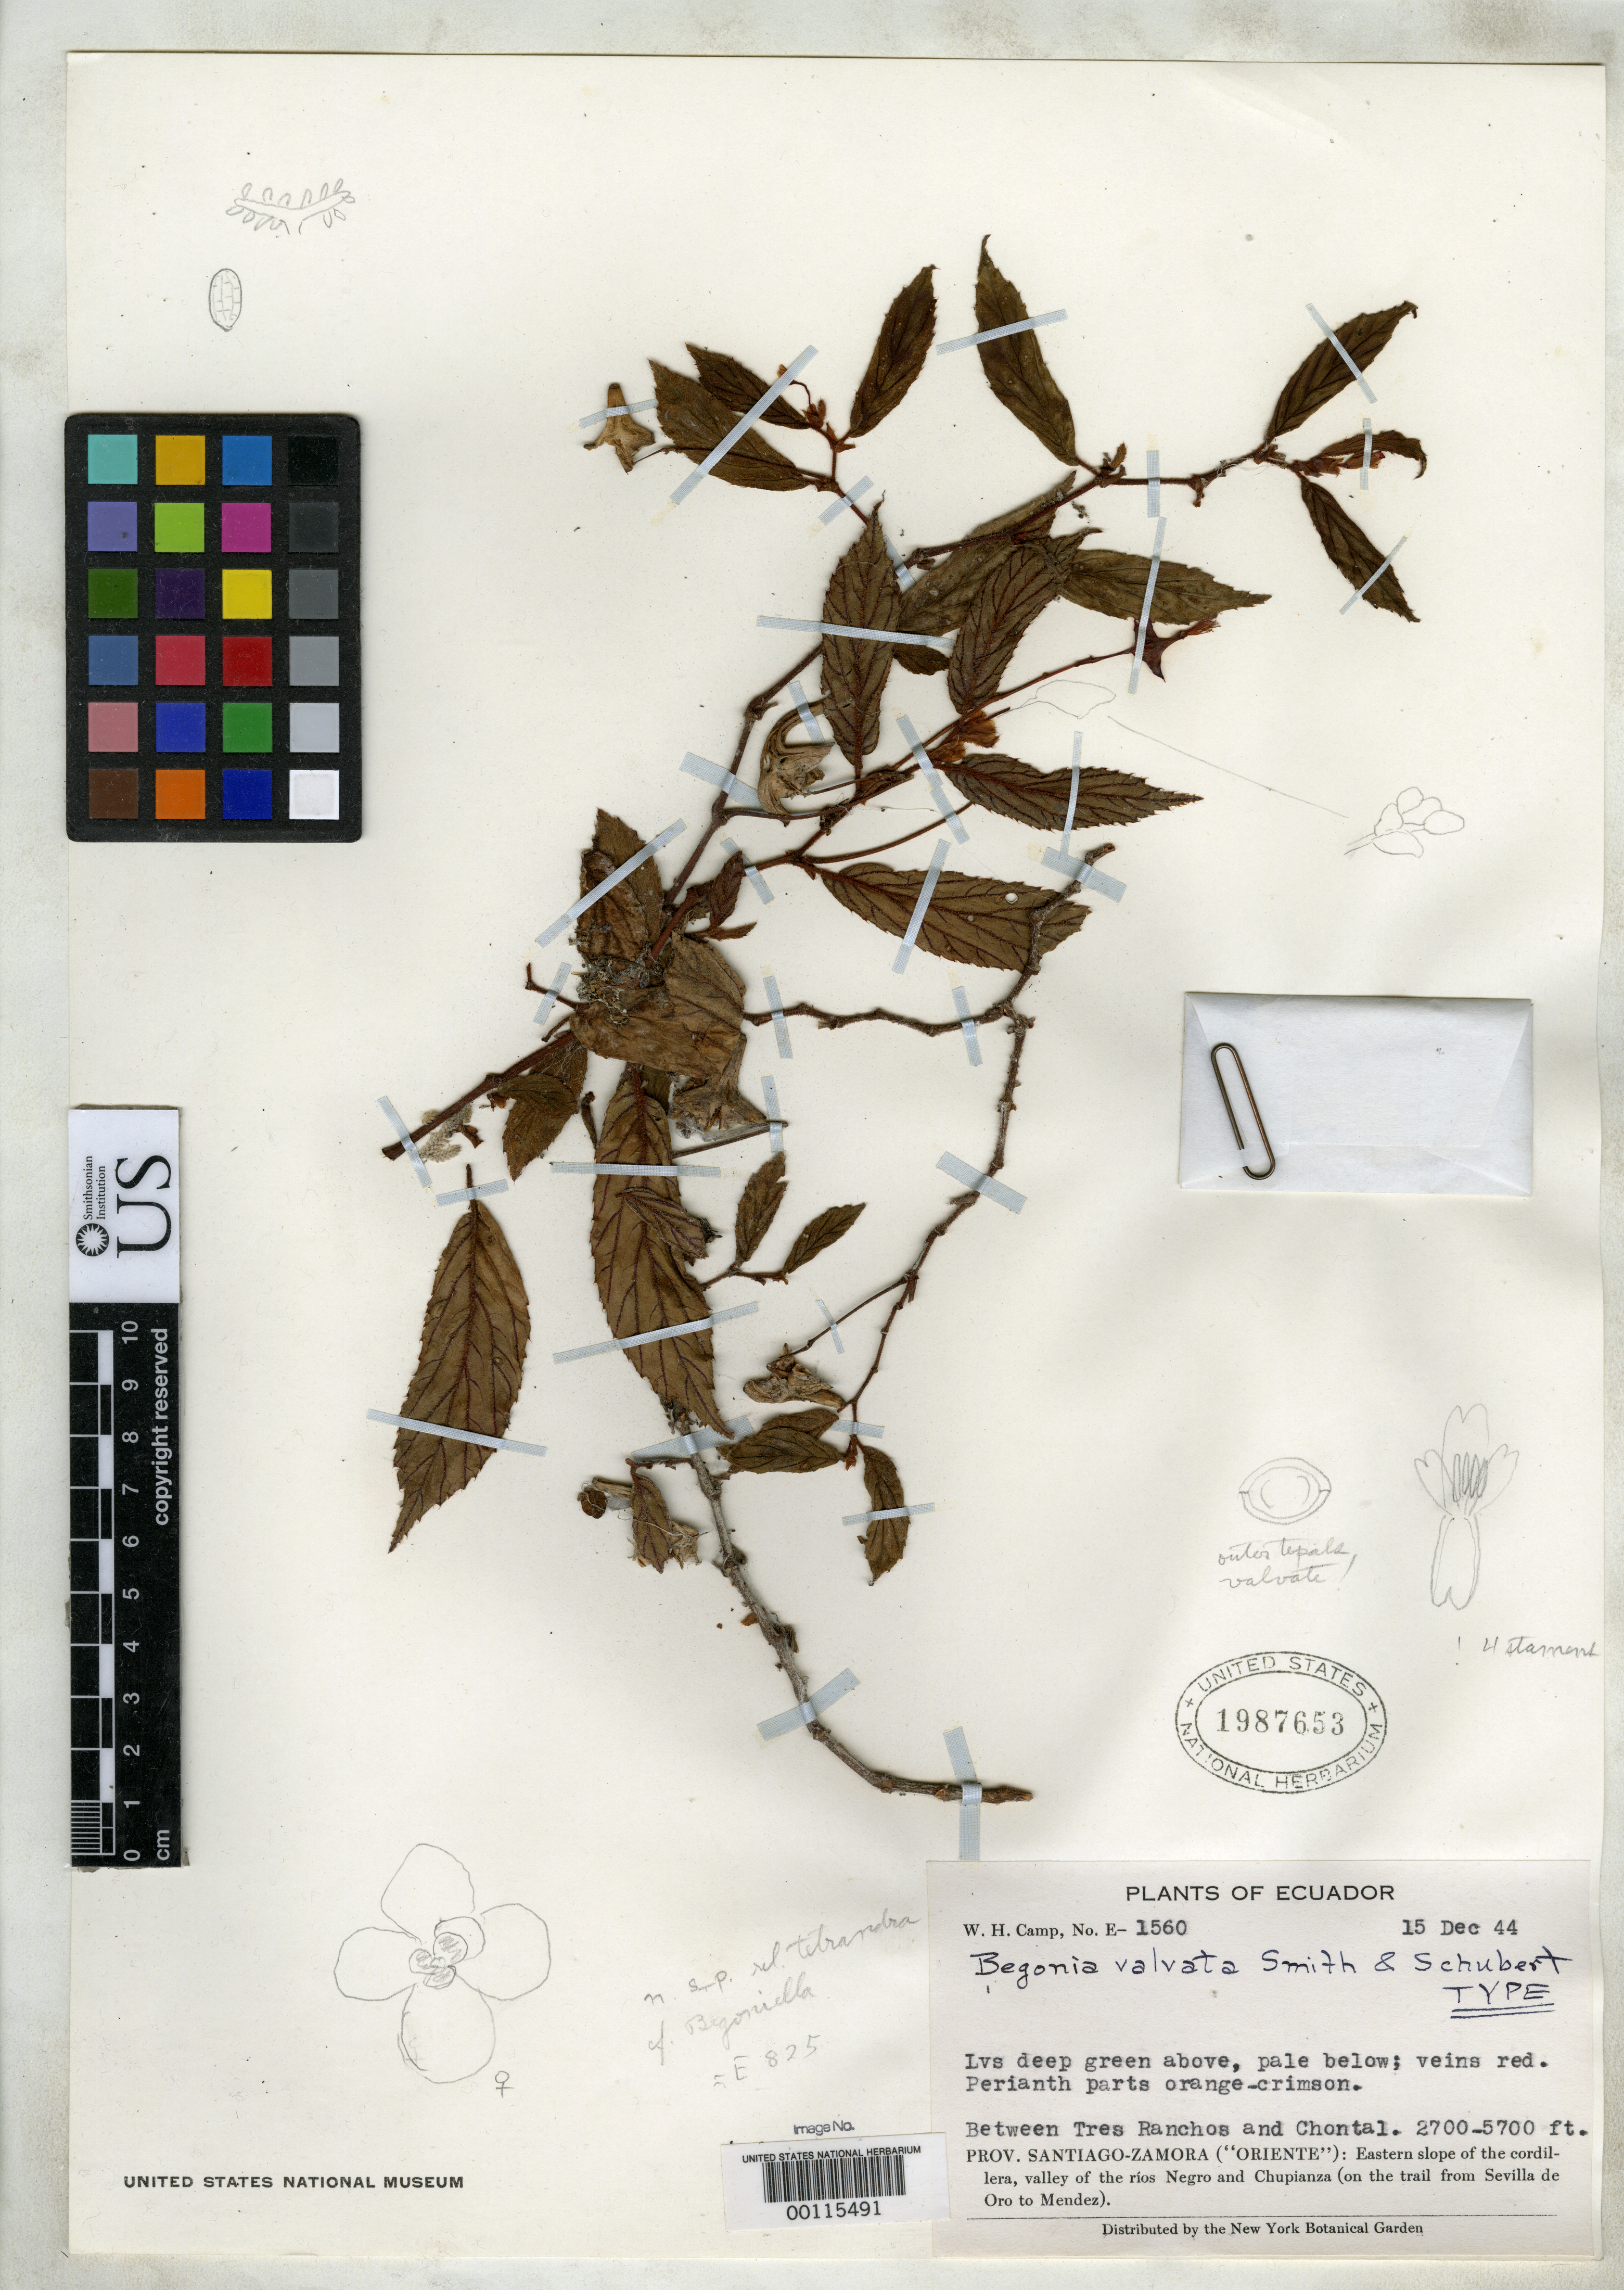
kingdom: Plantae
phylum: Tracheophyta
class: Magnoliopsida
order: Cucurbitales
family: Begoniaceae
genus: Begonia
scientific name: Begonia valvata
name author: L.B. Sm. & B.G. Schub.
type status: Isotype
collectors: W. H. Camp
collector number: E-1560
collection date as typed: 15 Dec 1944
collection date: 1944-12-15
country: Ecuador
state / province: Morona-Santiago / Zamora-Chinchipe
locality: Valley of Rios Negros & Chupianza, Trail along Sevilla de Oro to Mendez.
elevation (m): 823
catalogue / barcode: US 1987653